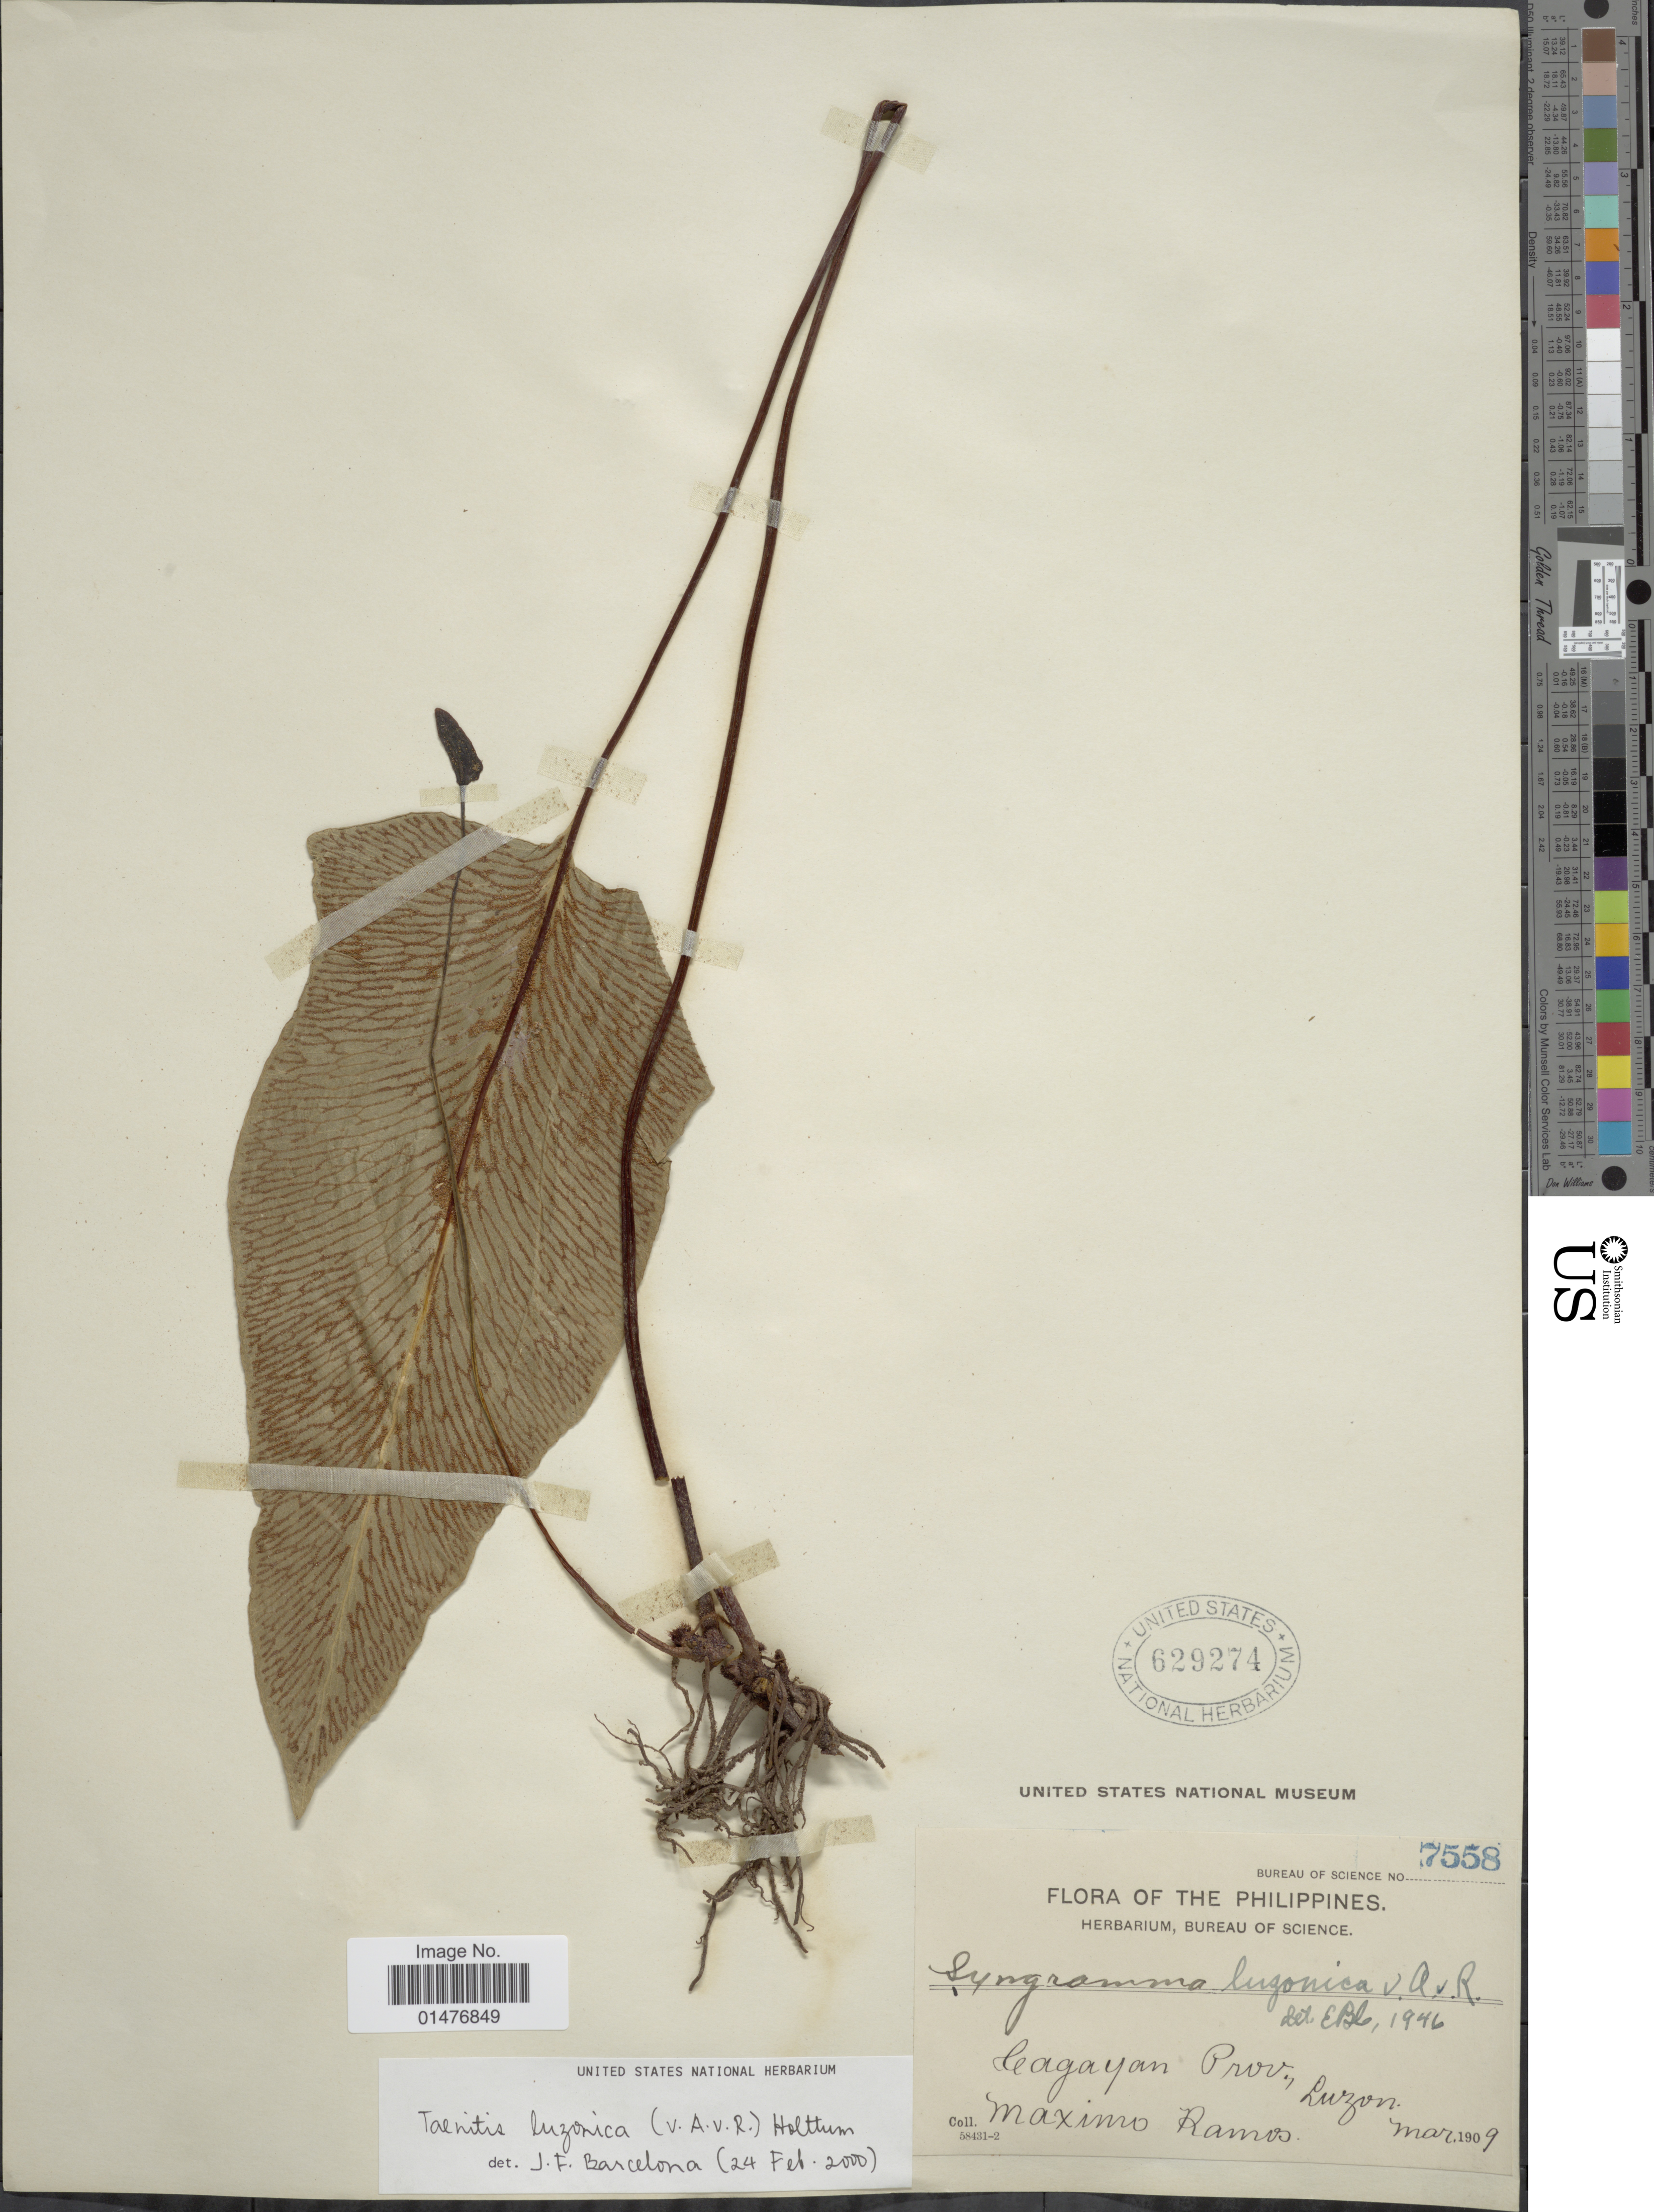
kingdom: Plantae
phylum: Tracheophyta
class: Polypodiopsida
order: Polypodiales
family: Pteridaceae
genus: Taenitis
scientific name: Taenitis luzonica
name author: Alderw.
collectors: M. Ramos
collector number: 7558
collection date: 1909-03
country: Philippines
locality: Leagayan Prov, Luzon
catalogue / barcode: US 629274